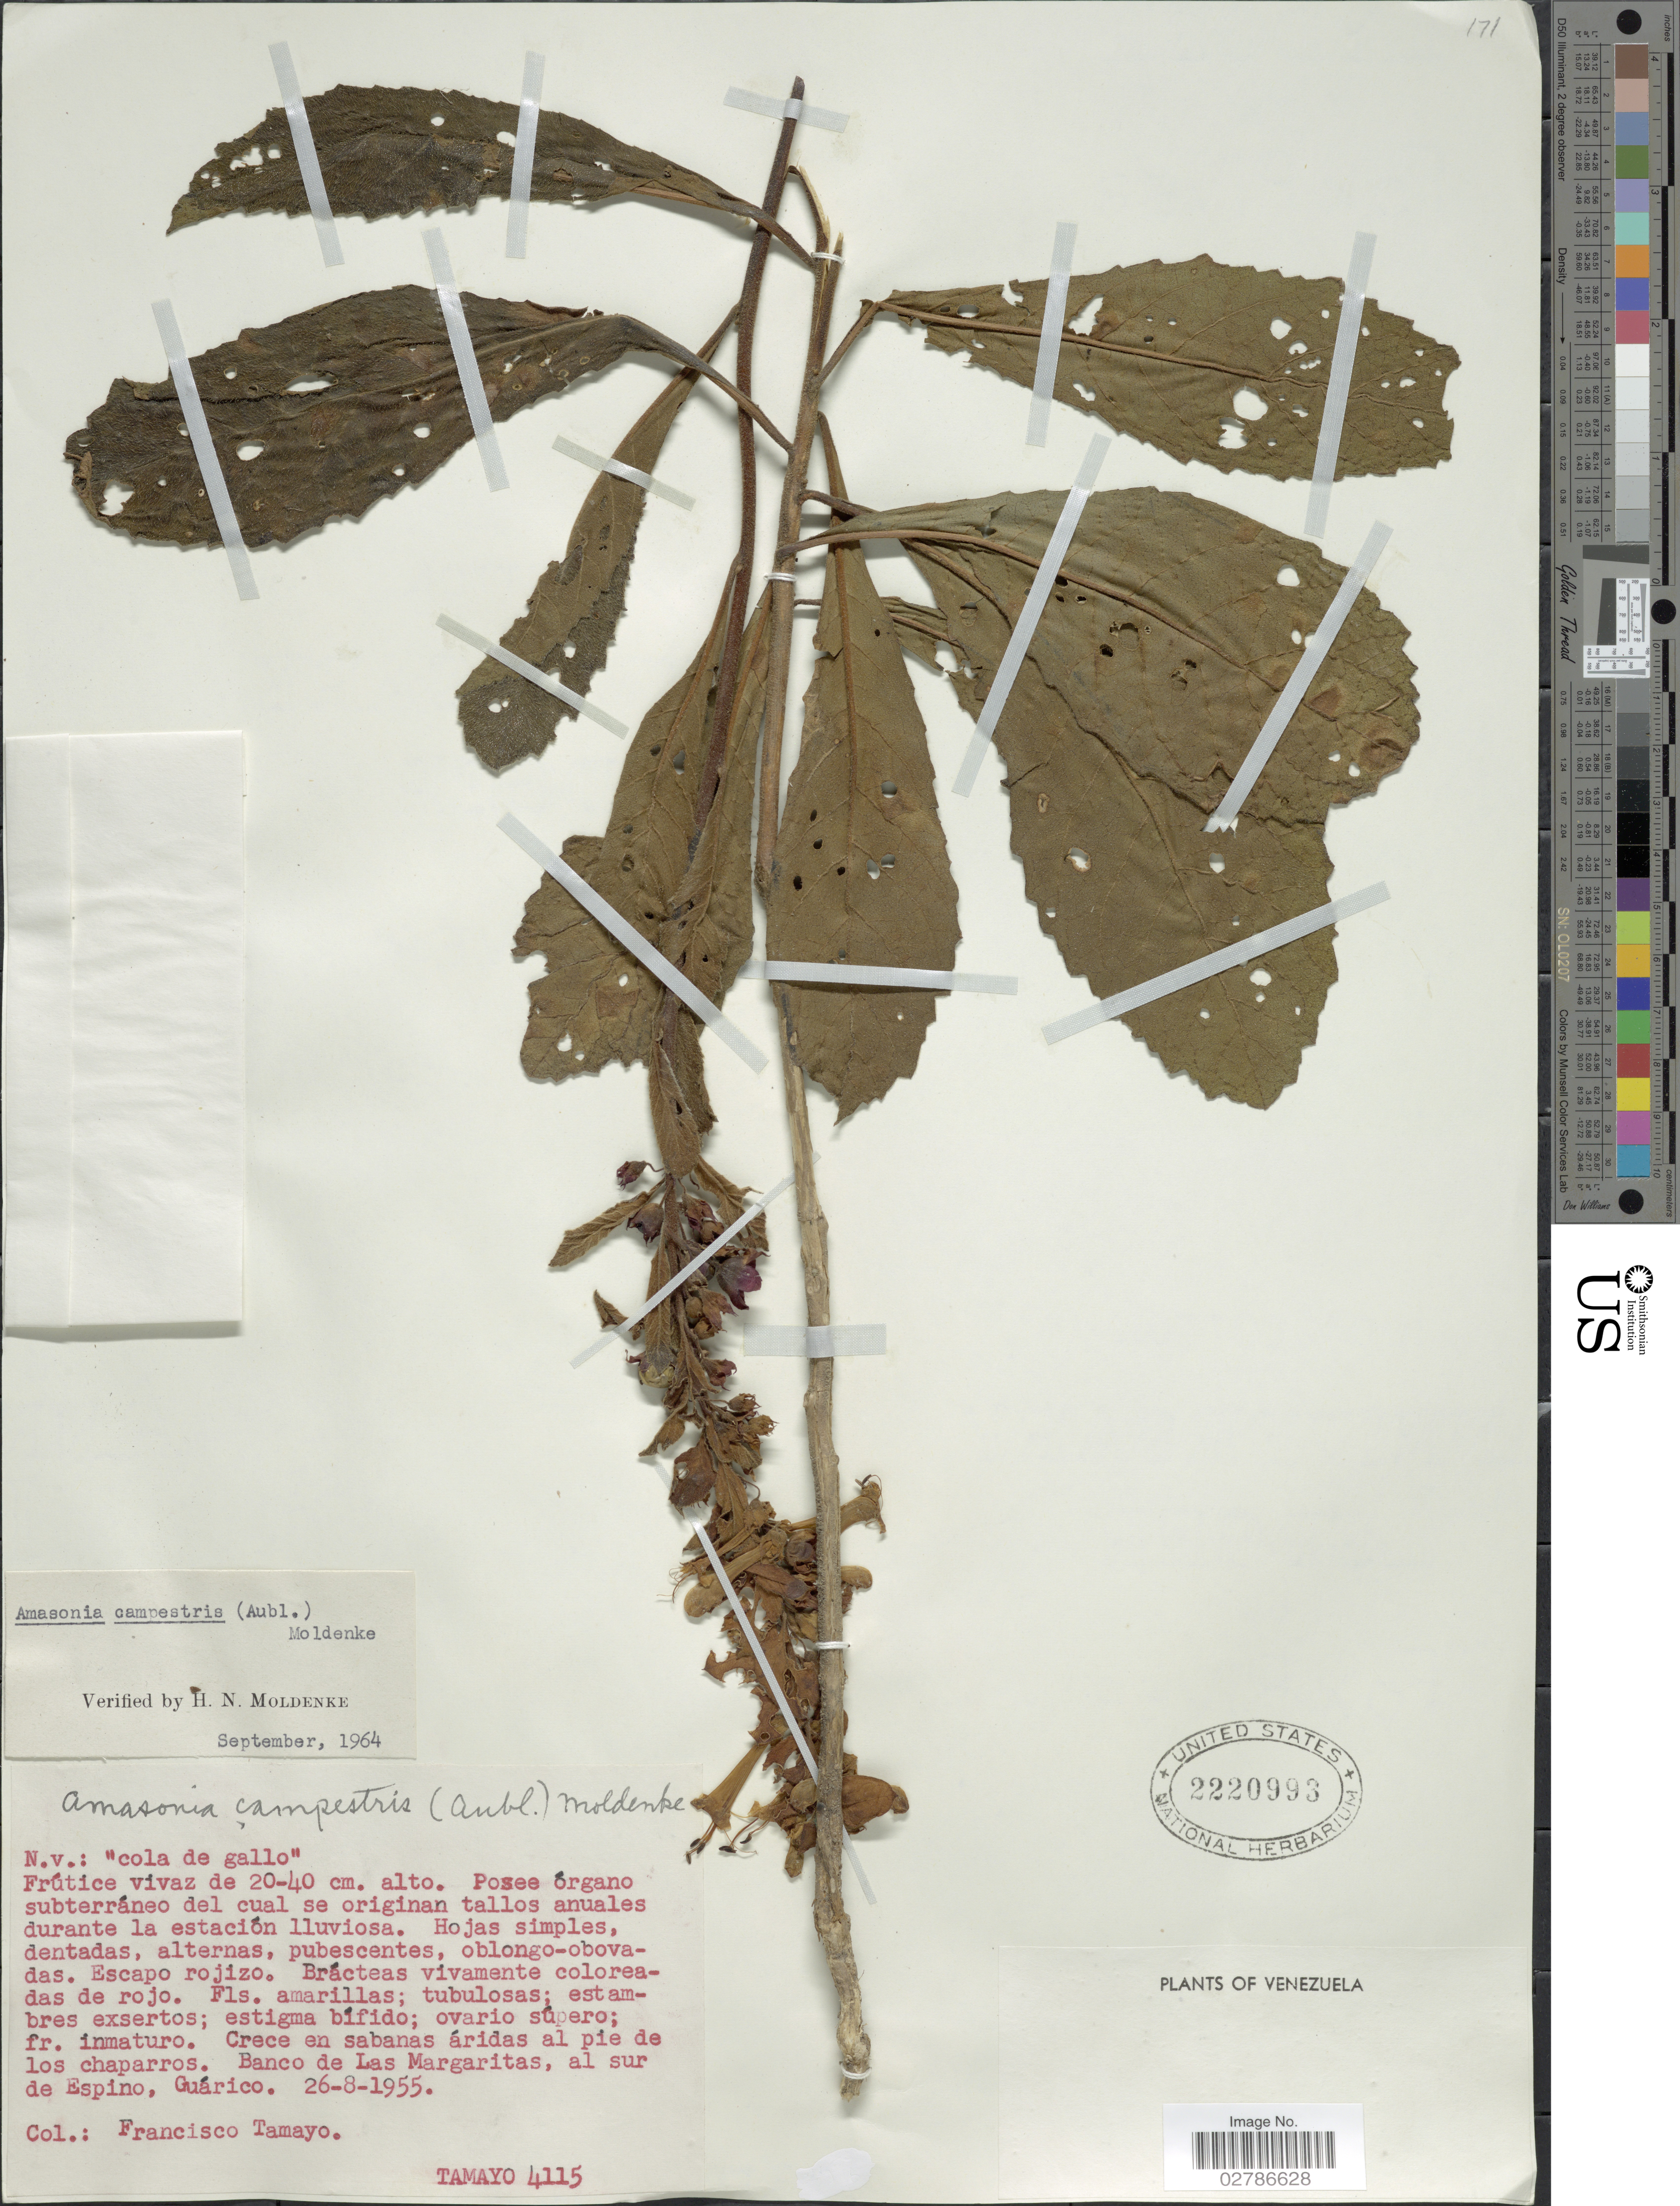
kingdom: Plantae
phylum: Tracheophyta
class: Magnoliopsida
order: Lamiales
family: Lamiaceae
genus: Amasonia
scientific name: Amasonia campestris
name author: (Aubl.) Moldenke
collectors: F. Tamayo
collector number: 4115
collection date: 1955-08-26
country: Venezuela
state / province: Guárico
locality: Banco de Las Margaritas, al sur de Espino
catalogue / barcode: US 2220993